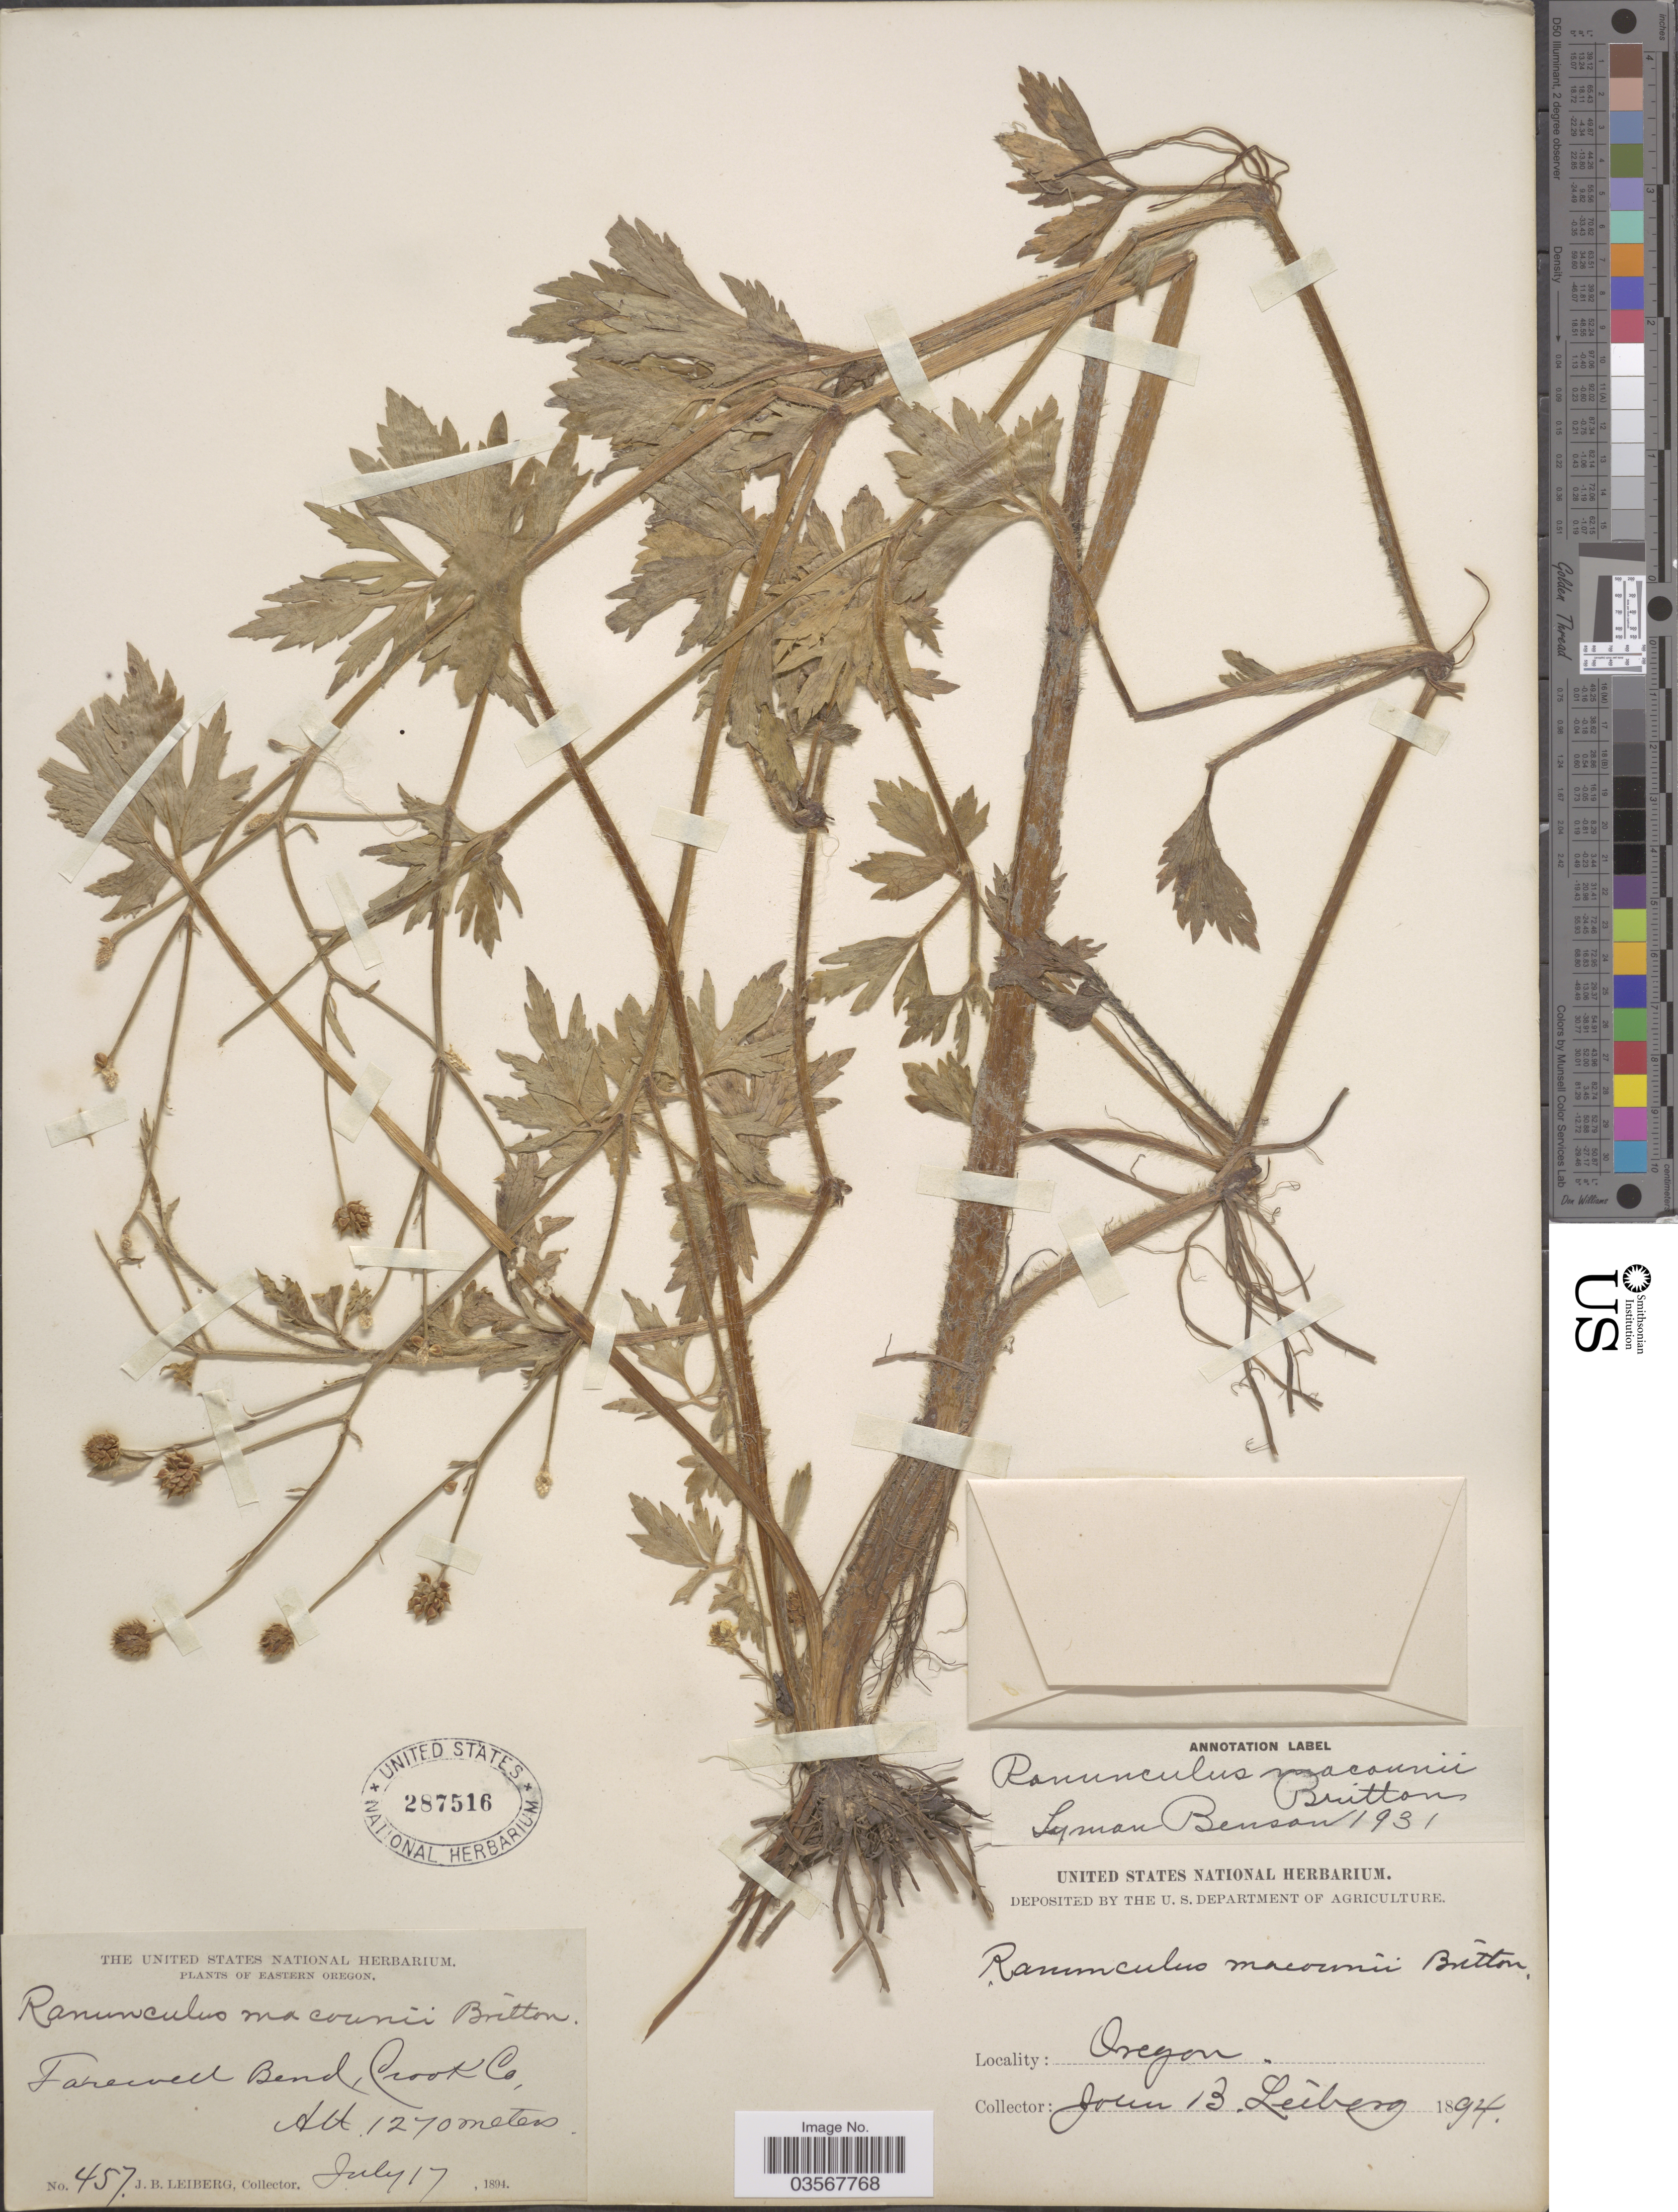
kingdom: Plantae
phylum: Tracheophyta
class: Magnoliopsida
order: Ranunculales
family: Ranunculaceae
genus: Ranunculus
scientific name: Ranunculus macounii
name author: Britton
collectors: J. B. Leiberg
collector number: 457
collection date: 1894-07-17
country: United States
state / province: Oregon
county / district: Crook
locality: Eastern Oregon. Farewell Bend, Crook Co.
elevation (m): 1270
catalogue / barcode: US 287516